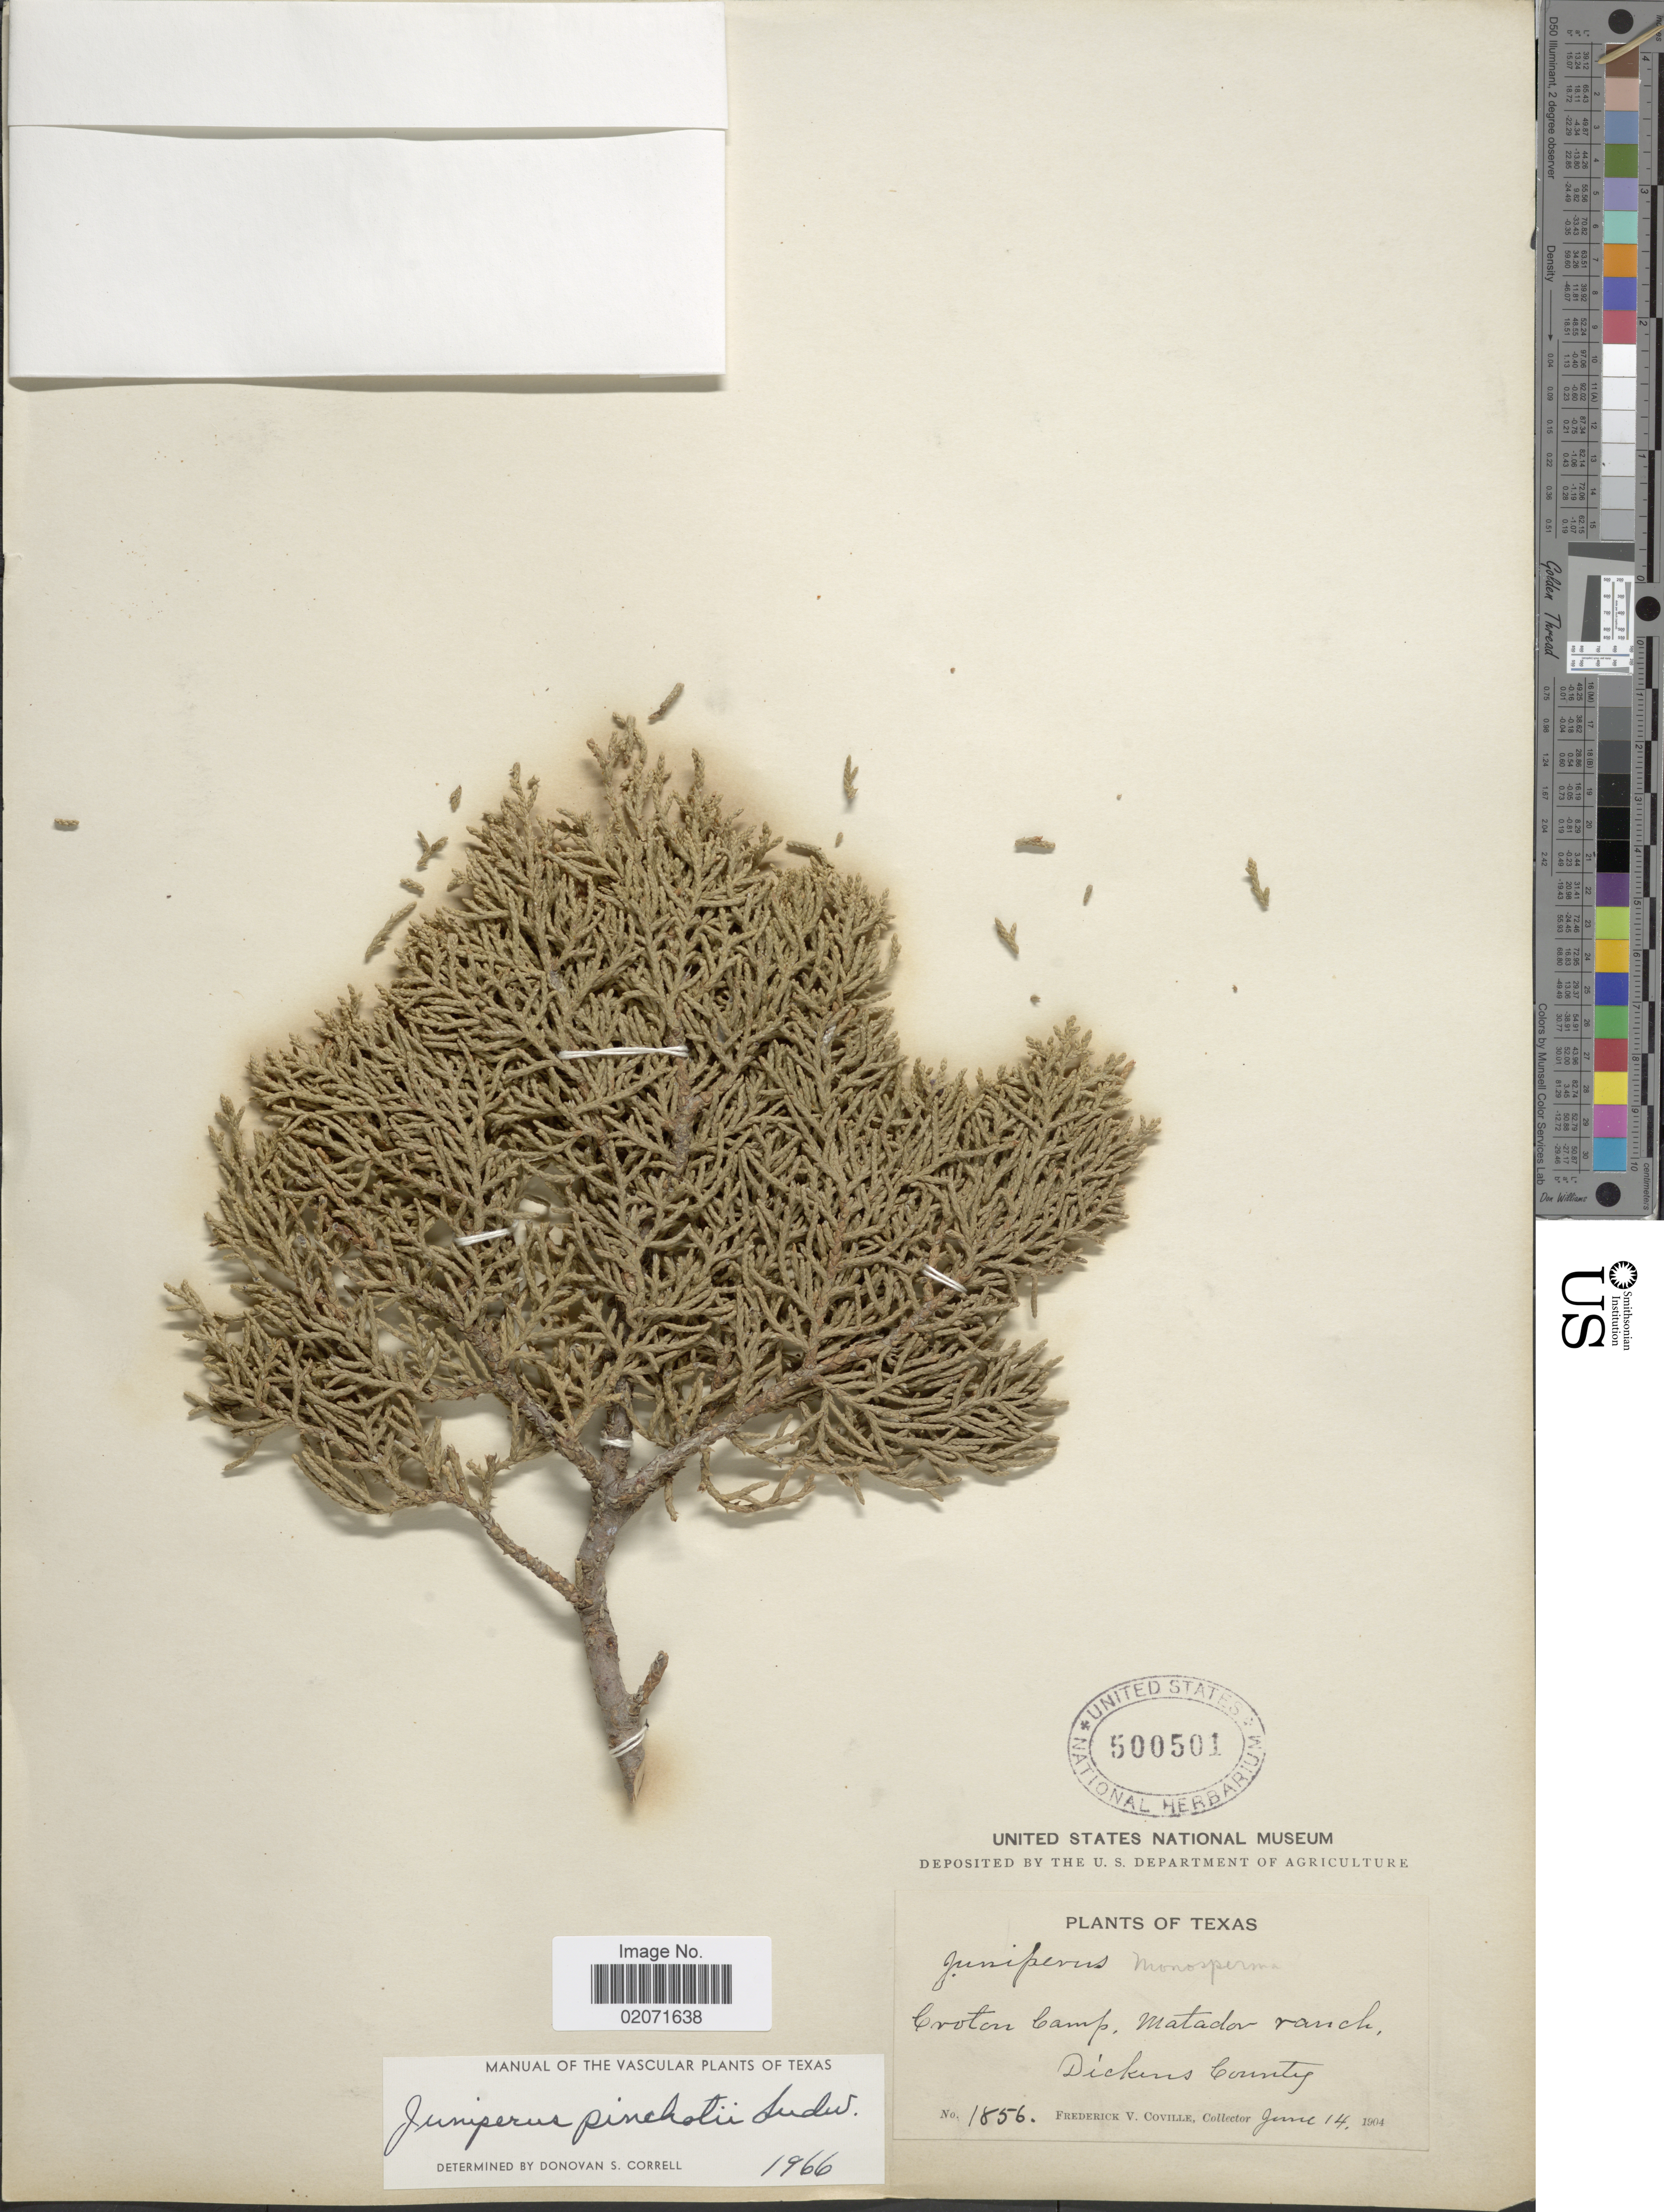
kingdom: Plantae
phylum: Tracheophyta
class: Pinopsida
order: Pinales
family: Cupressaceae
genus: Juniperus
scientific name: Juniperus pinchotii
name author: Sudw.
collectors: F. V. Coville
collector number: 1856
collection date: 1904-06-14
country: United States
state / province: Texas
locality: Croton Camp, Matador ranch. Dickens County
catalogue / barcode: US 500501